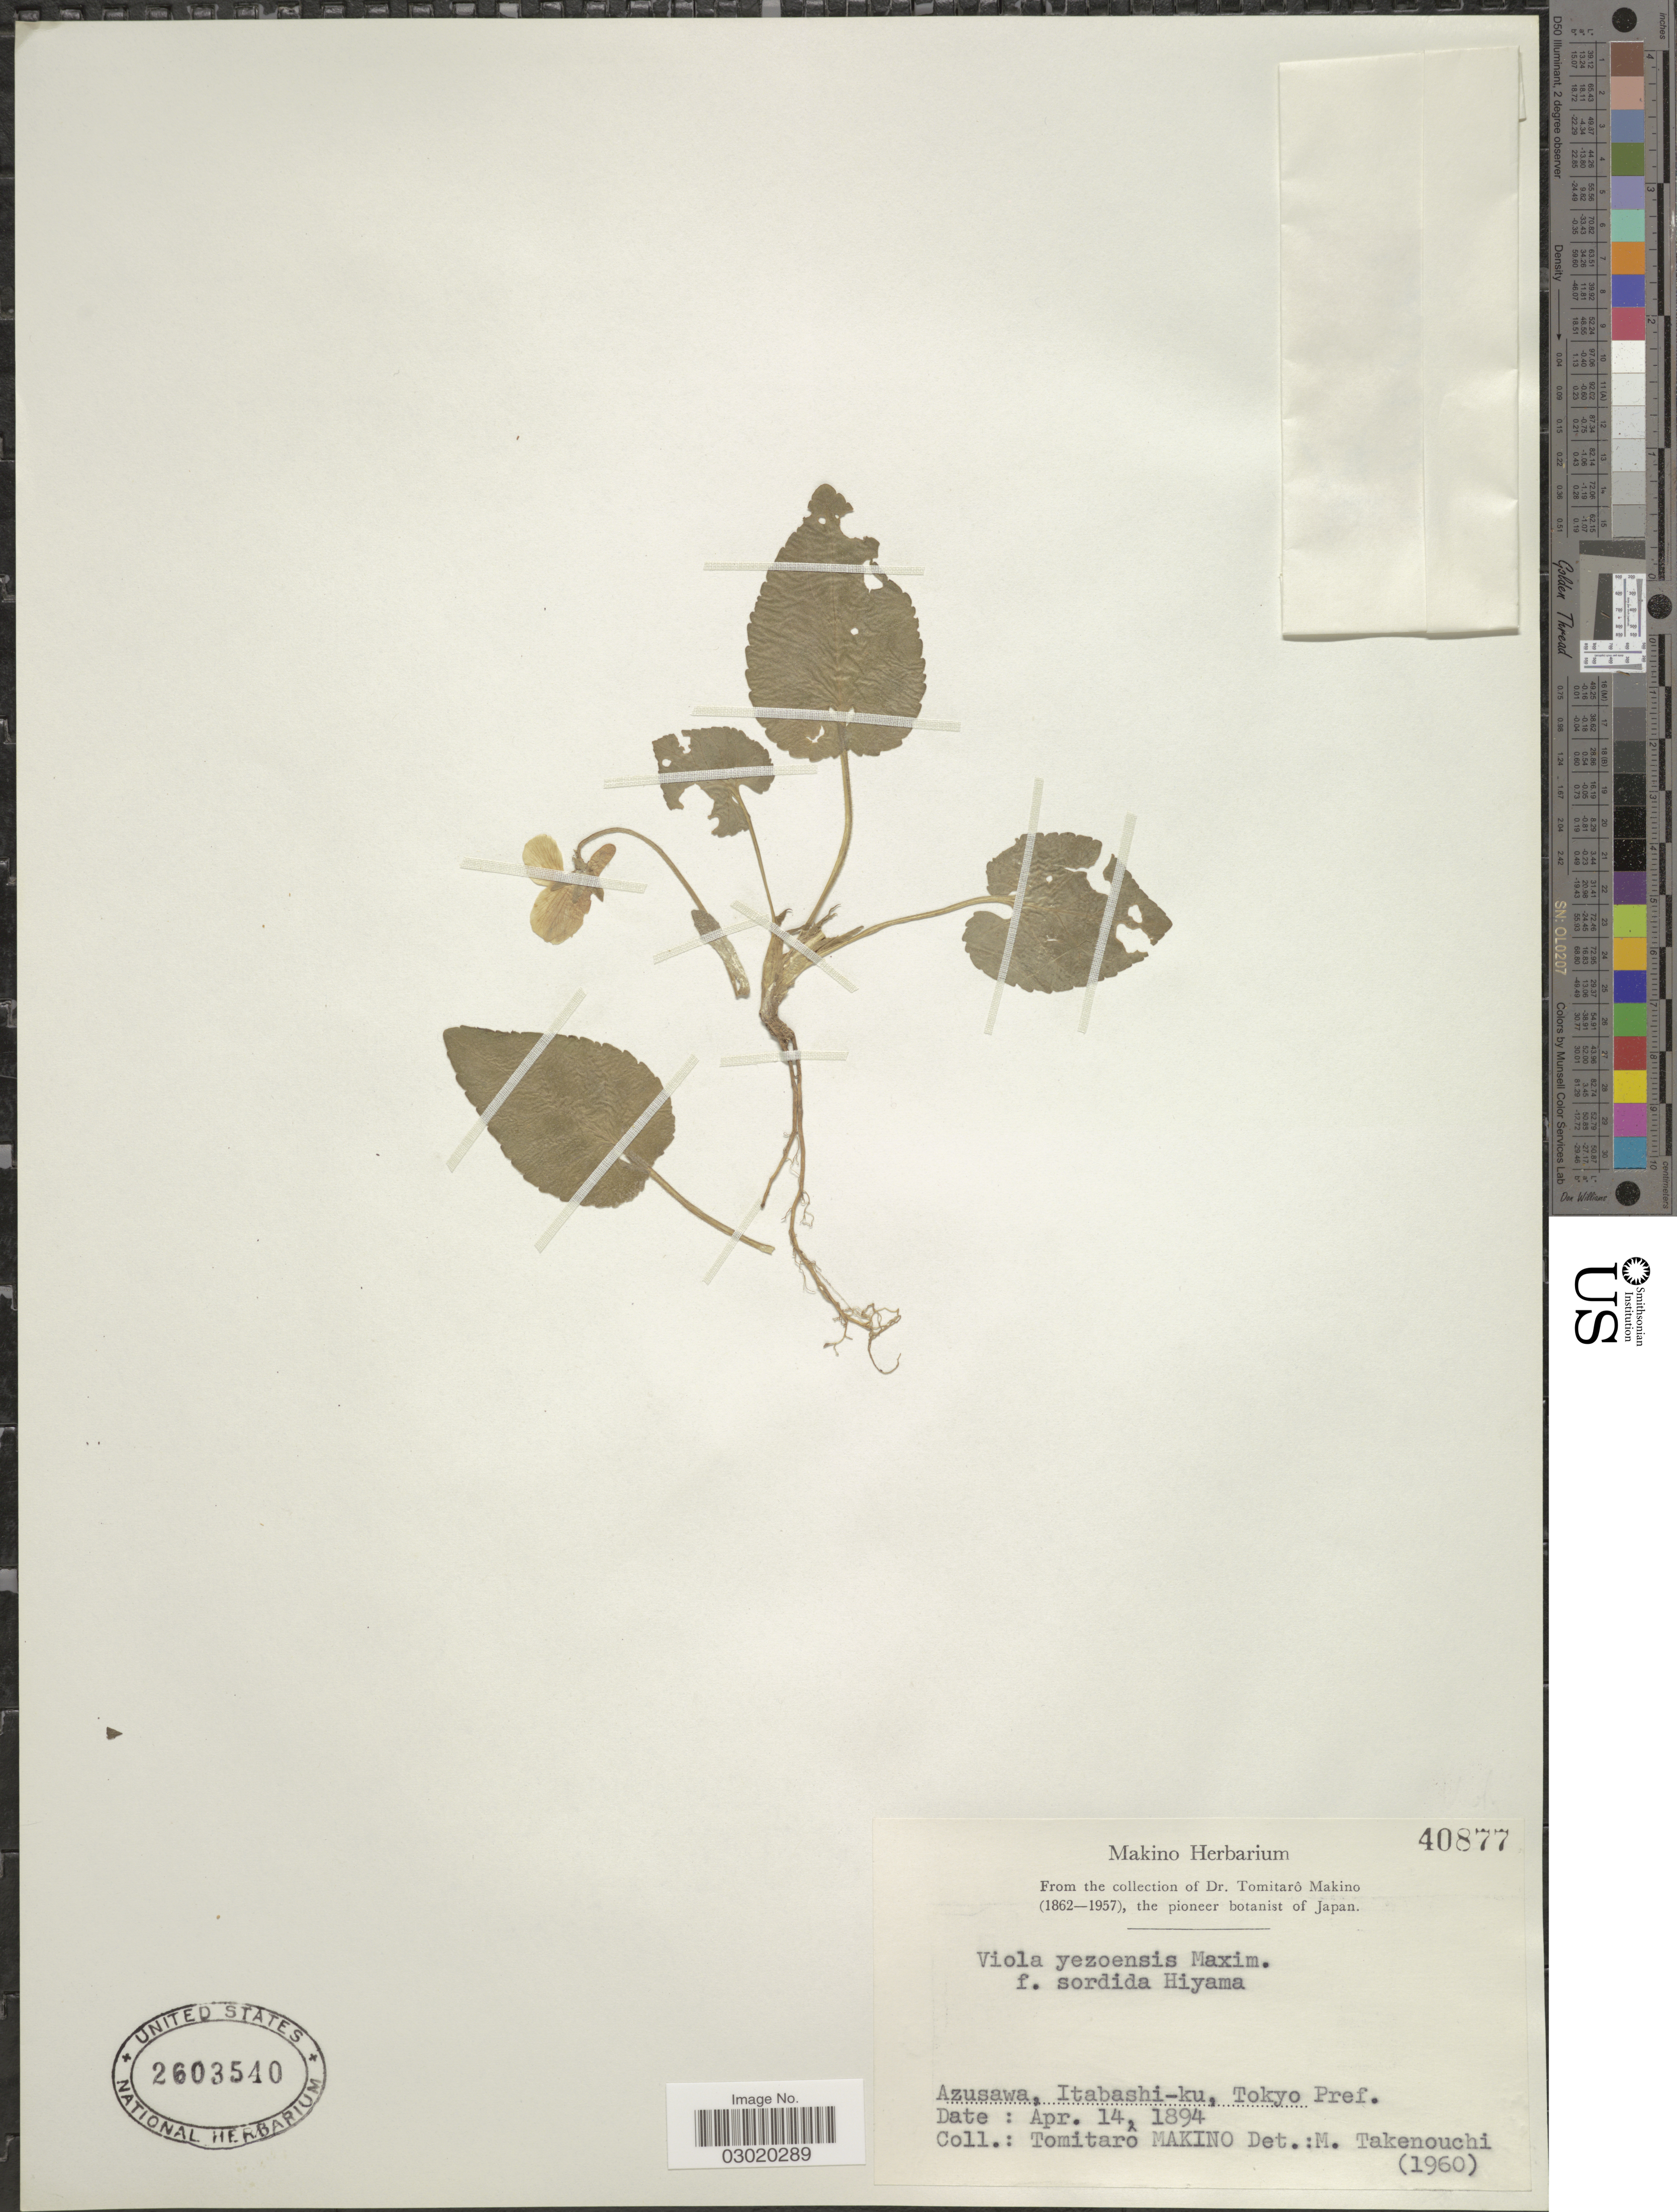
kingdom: Plantae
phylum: Tracheophyta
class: Magnoliopsida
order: Malpighiales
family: Violaceae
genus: Viola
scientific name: Viola yezoensis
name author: Maxim.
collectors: T. Makino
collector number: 40877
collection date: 1894-04-14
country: Japan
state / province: Tokyo, Federal City of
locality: Azusawa, Itabashi-ku, Tokyo Pref.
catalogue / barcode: US 2603540